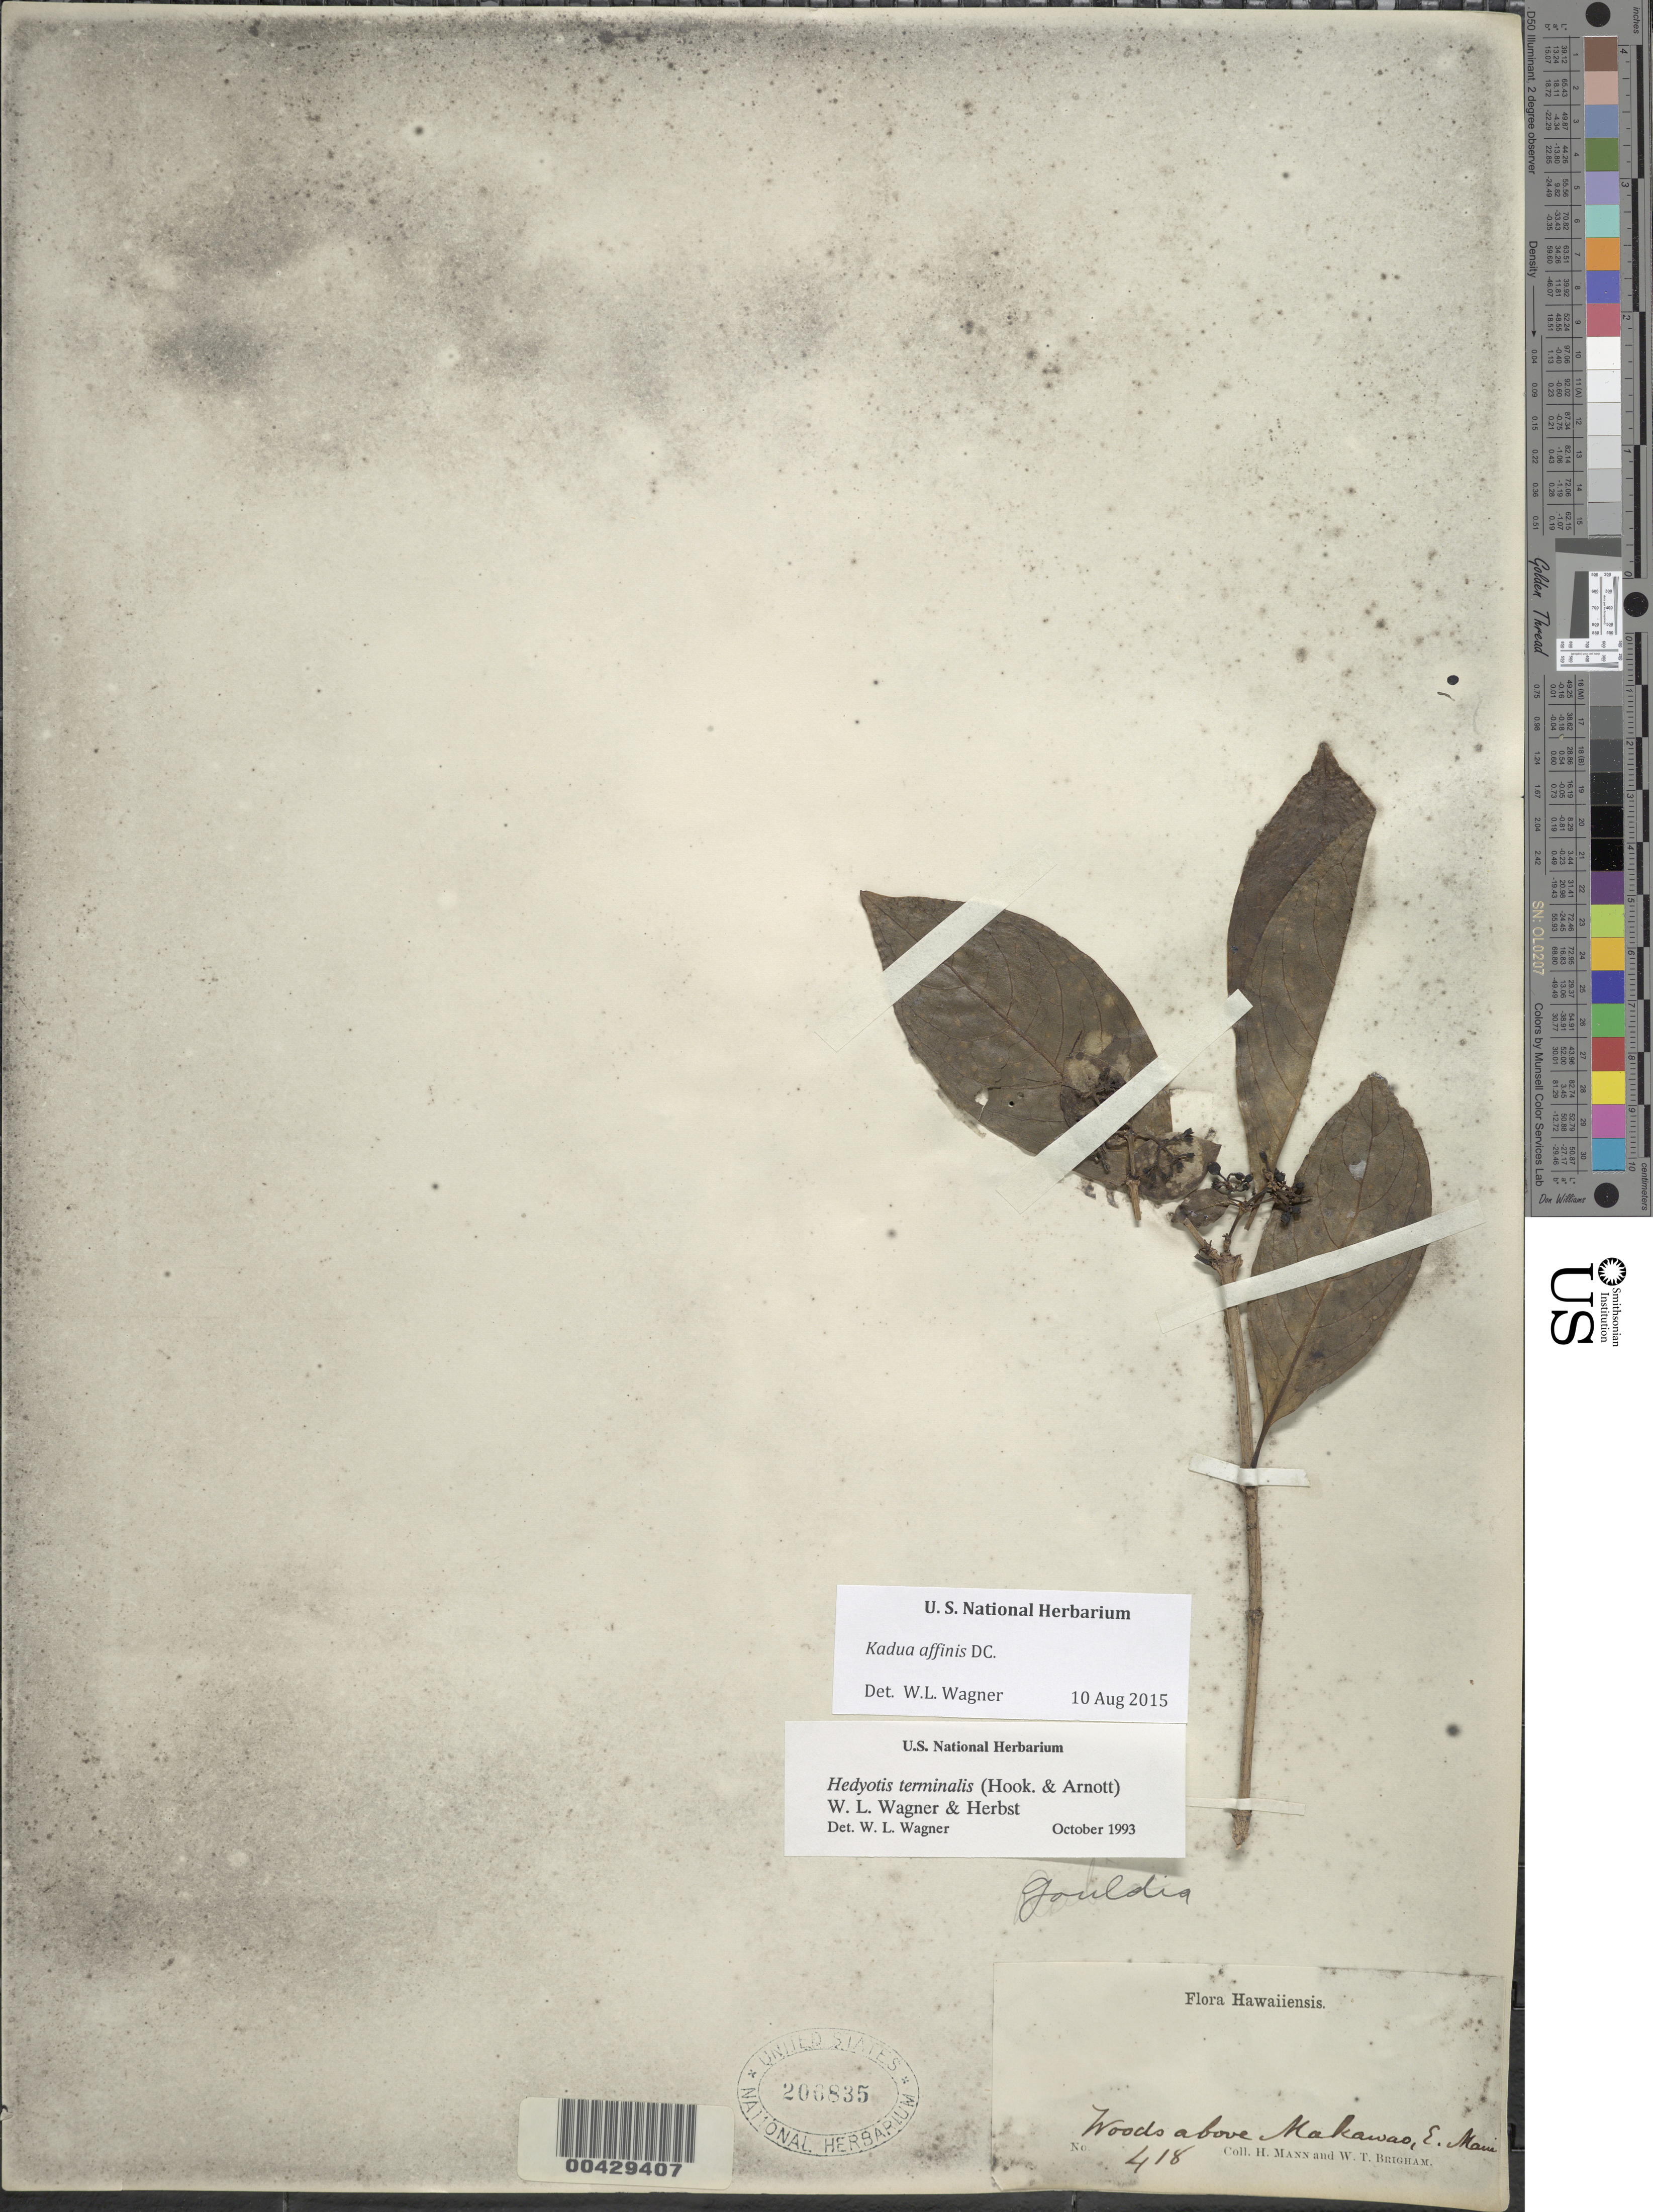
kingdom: Plantae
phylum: Tracheophyta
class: Magnoliopsida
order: Gentianales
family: Rubiaceae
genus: Kadua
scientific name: Kadua affinis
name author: DC.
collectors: H. Mann & W. T. Brigham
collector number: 418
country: United States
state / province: Hawaii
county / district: Maui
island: Maui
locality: woods above Makawao, East Maui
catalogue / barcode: US 206835